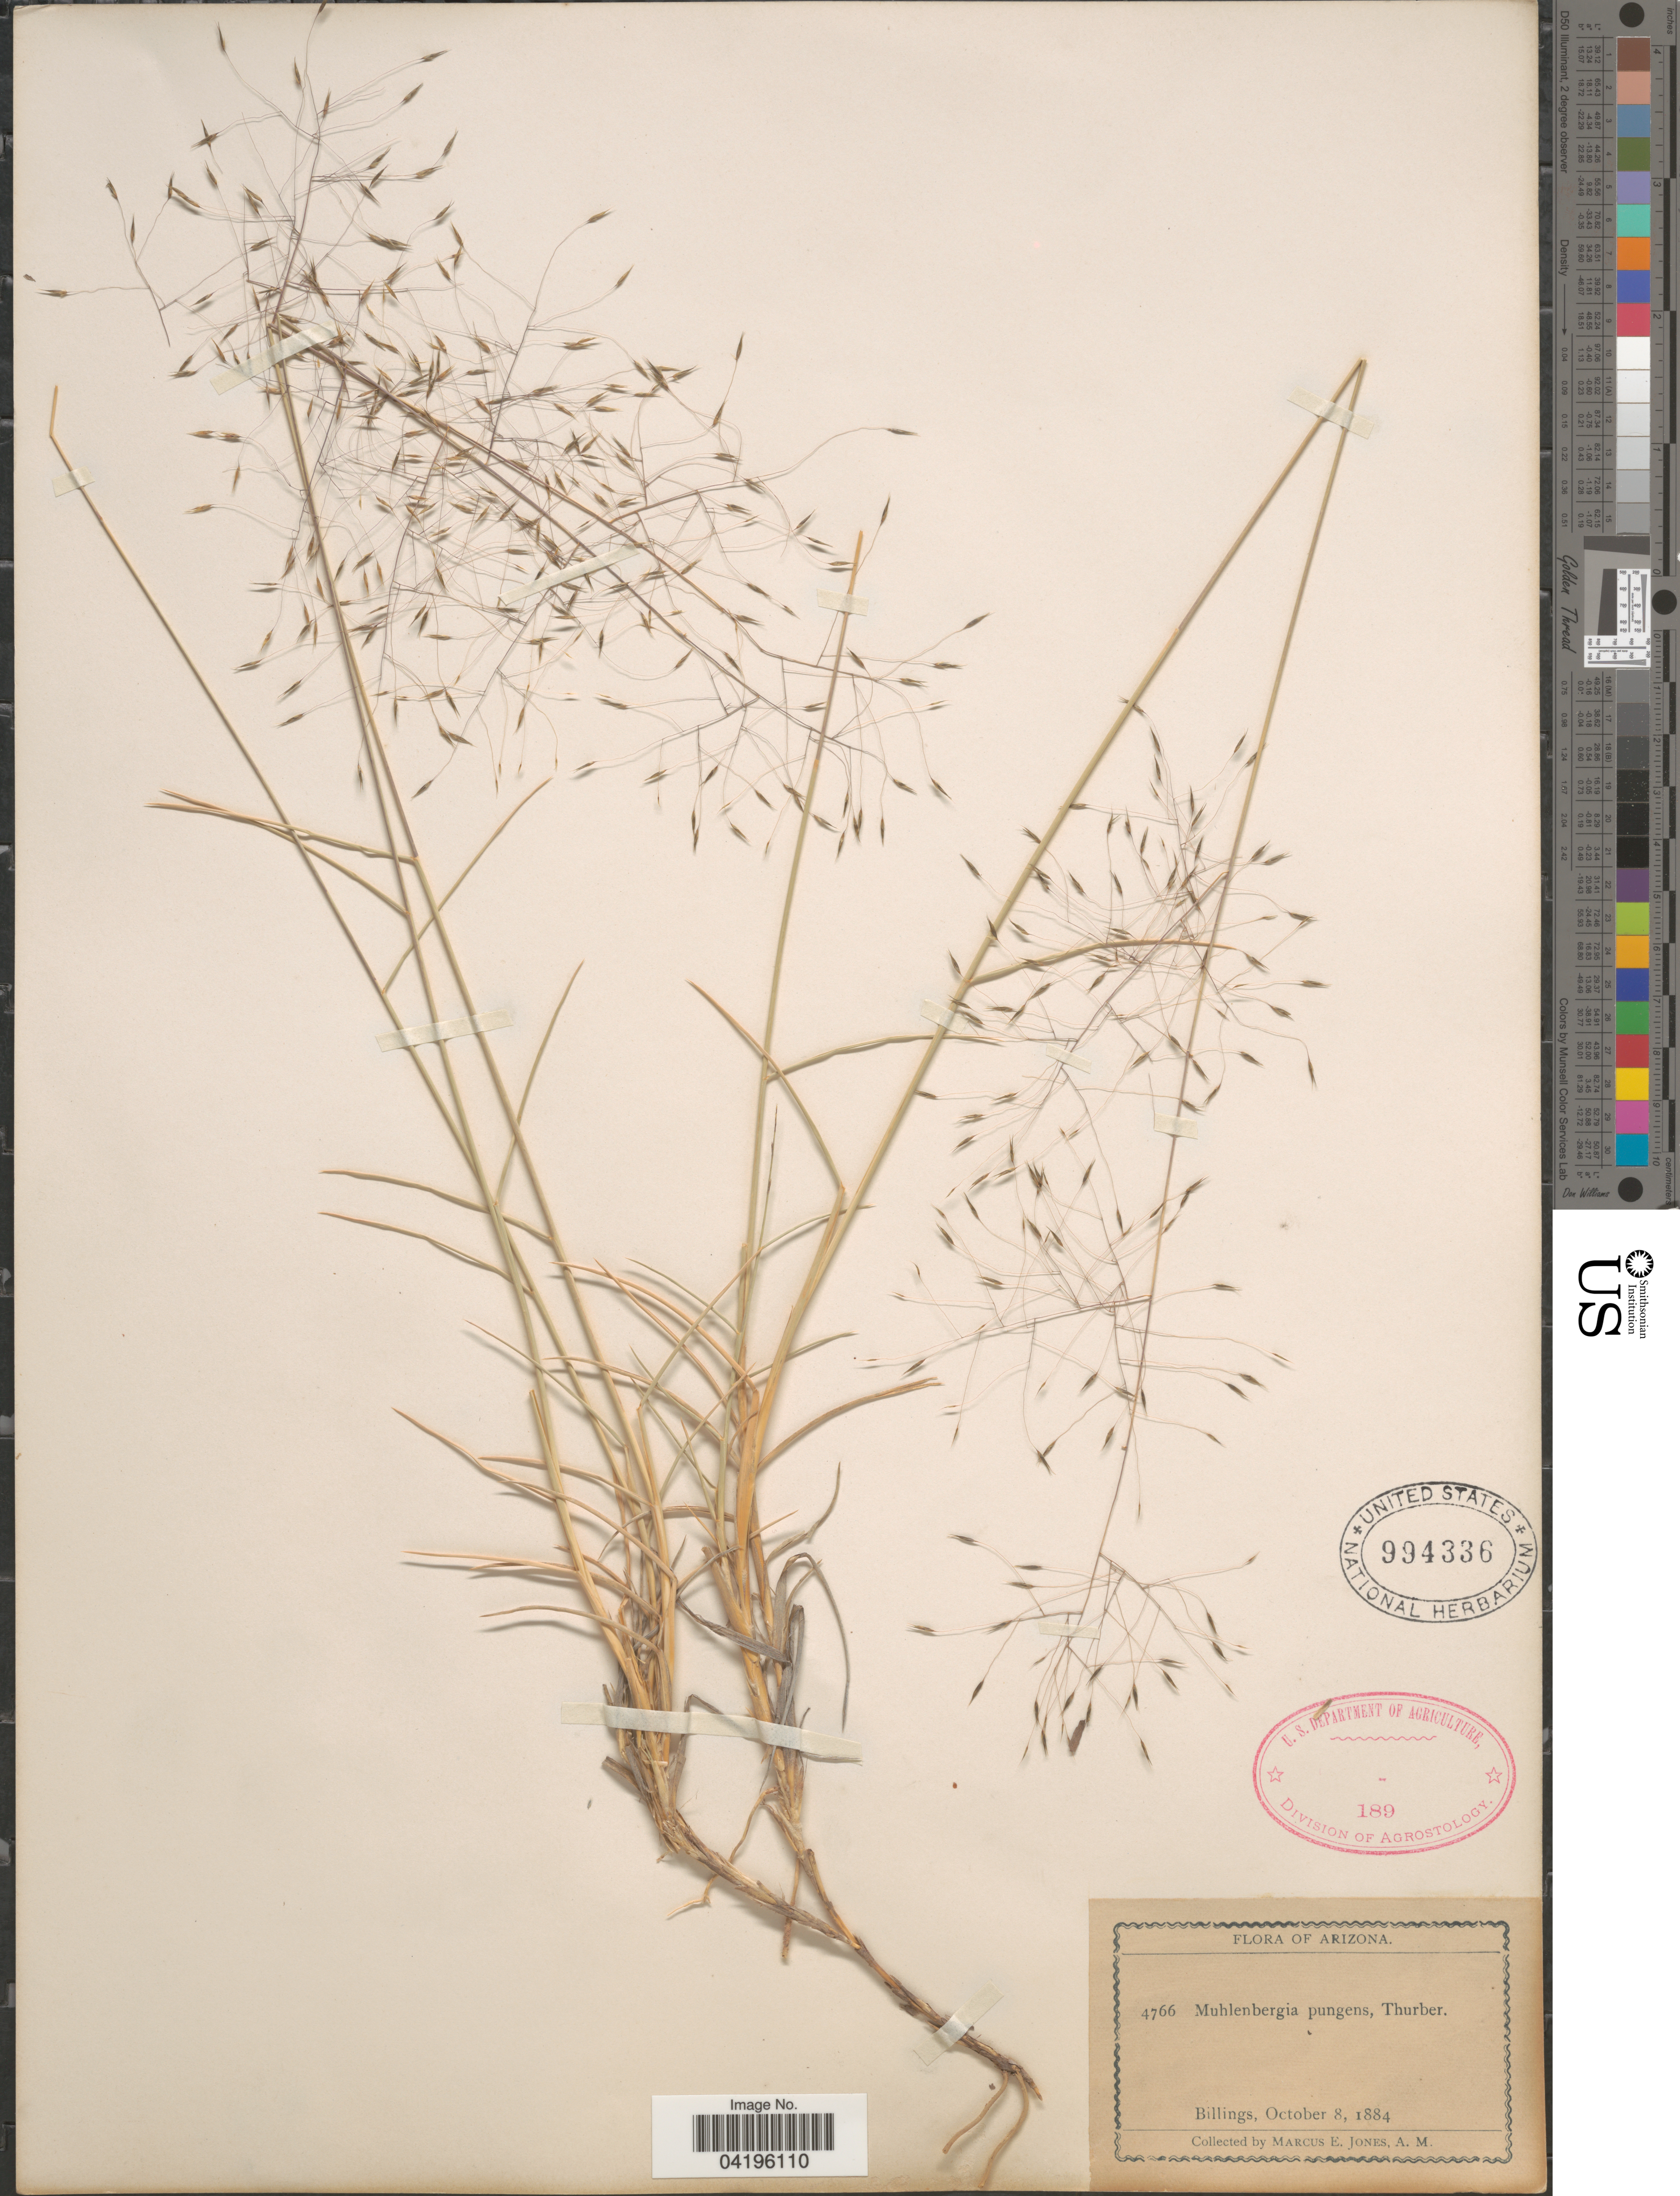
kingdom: Plantae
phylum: Tracheophyta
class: Liliopsida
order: Poales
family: Poaceae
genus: Muhlenbergia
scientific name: Muhlenbergia pungens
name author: Thurb. ex A. Gray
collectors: M. E. Jones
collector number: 4766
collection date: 1884-10-08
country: United States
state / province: Arizona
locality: Billings.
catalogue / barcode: US 994336